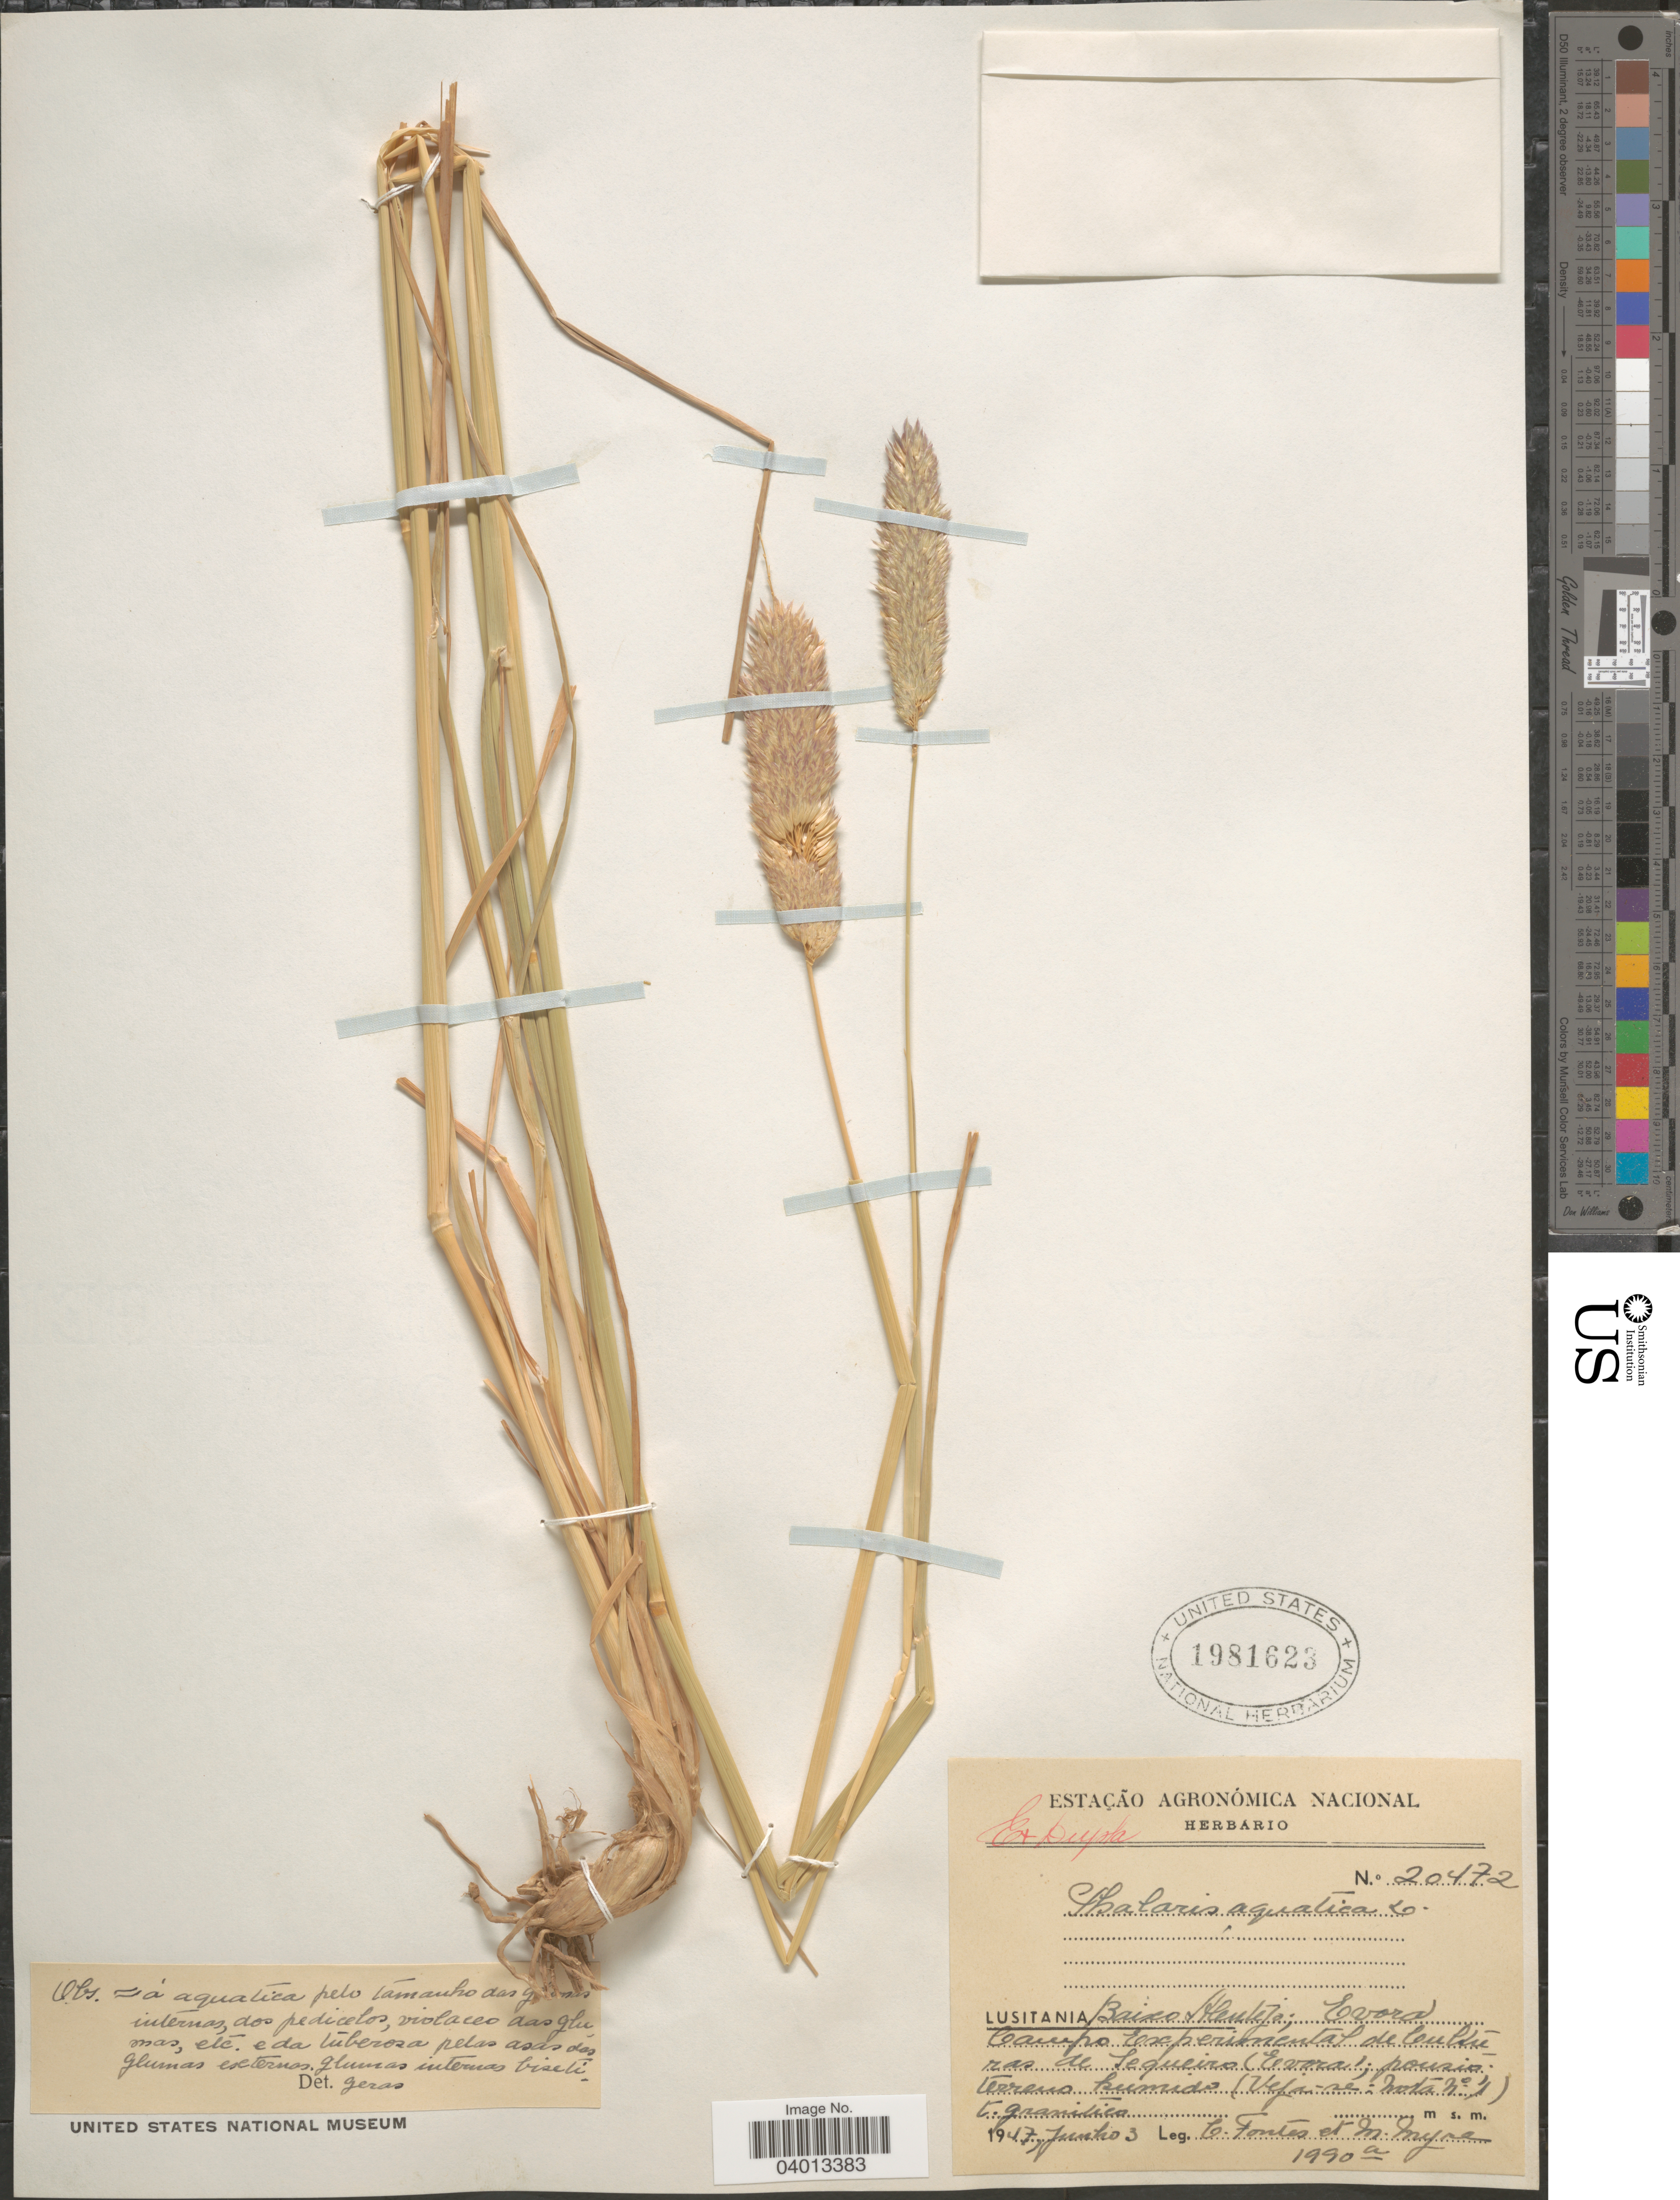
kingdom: Plantae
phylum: Tracheophyta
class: Liliopsida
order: Poales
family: Poaceae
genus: Phalaris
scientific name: Phalaris aquatica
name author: L.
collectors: C. Fontes & Myre, M.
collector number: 1990a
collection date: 1947-06-03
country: Portugal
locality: Lusitania Baixo Sleutejo; Evora. Campo Experimental de Culturas de Sequeiro (Evora).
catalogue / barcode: US 1981623